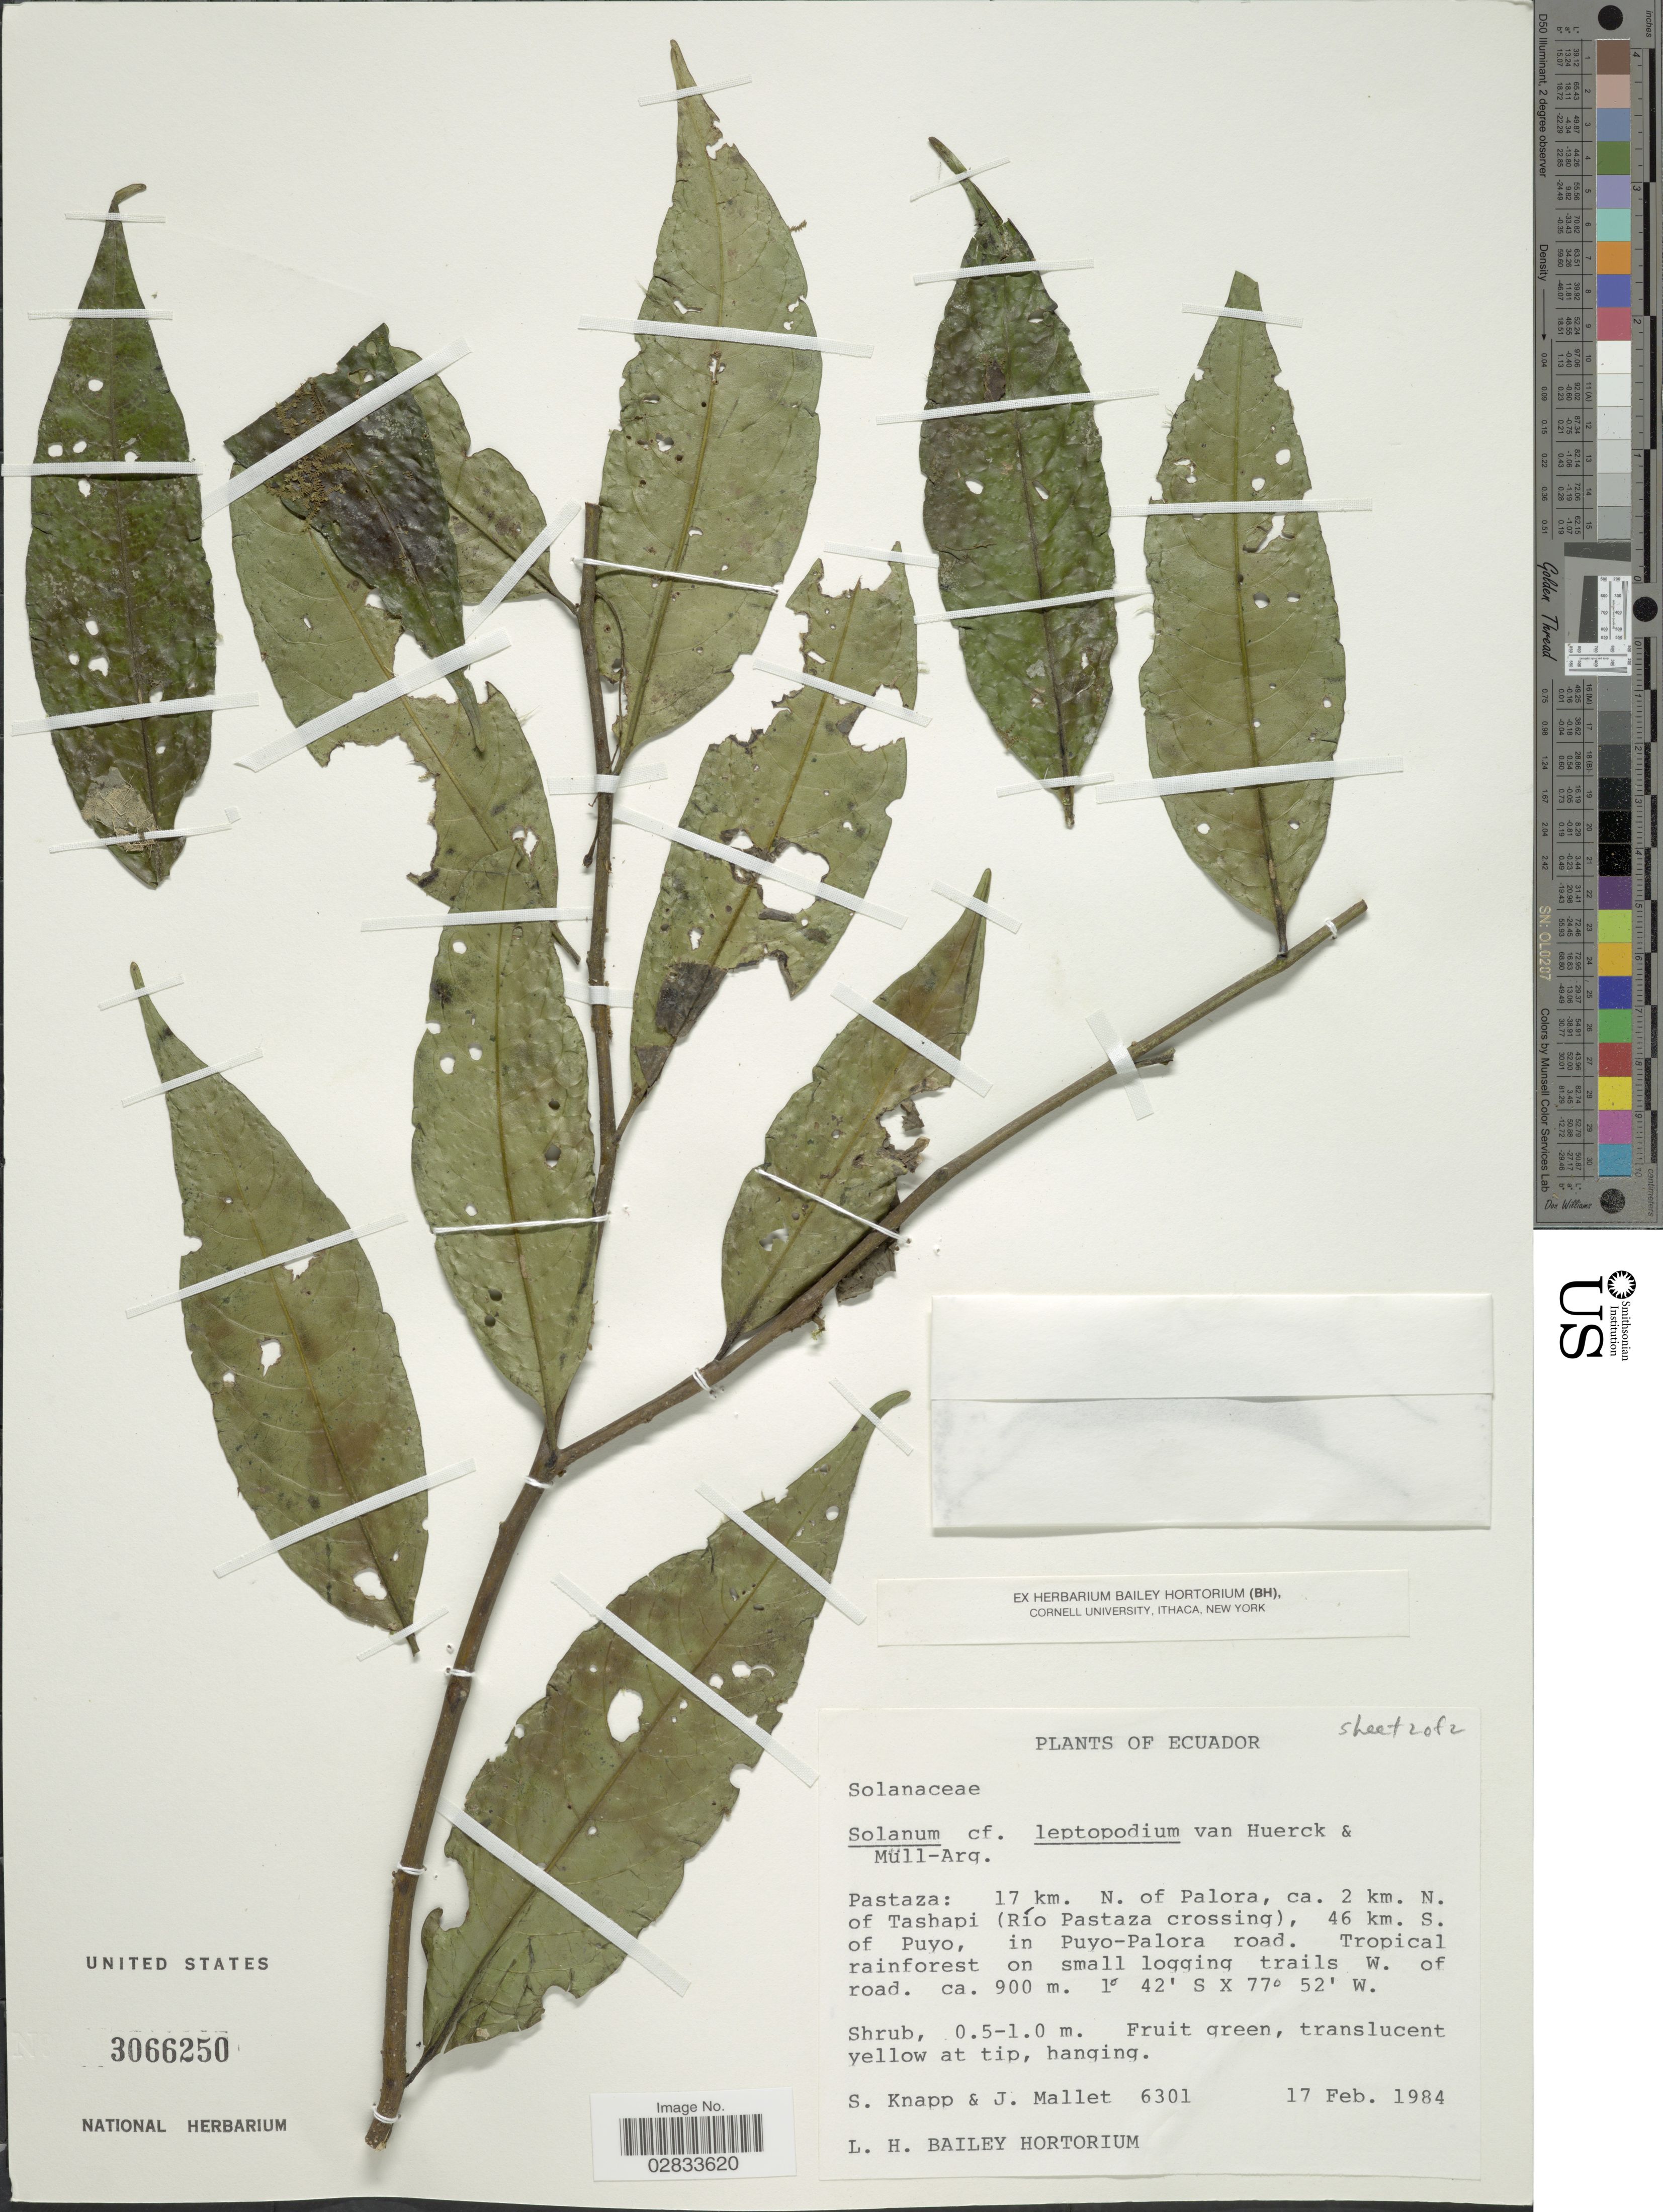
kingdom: Plantae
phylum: Tracheophyta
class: Magnoliopsida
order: Solanales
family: Solanaceae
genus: Solanum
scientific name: Solanum leptopodum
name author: Van Heurck & Müll. Arg.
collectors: S. Knapp & J. Mallet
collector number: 6301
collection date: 1984-02-17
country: Ecuador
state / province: Pastaza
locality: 17 km. N. of Palora, ca. 2 km. N. of Tashapi (Río Pastaza crossing), 46 km. S. of Puyo, in Puyo-Palora road. Tropical rainforest on small logging trails W. of road.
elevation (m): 900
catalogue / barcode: US 3066250